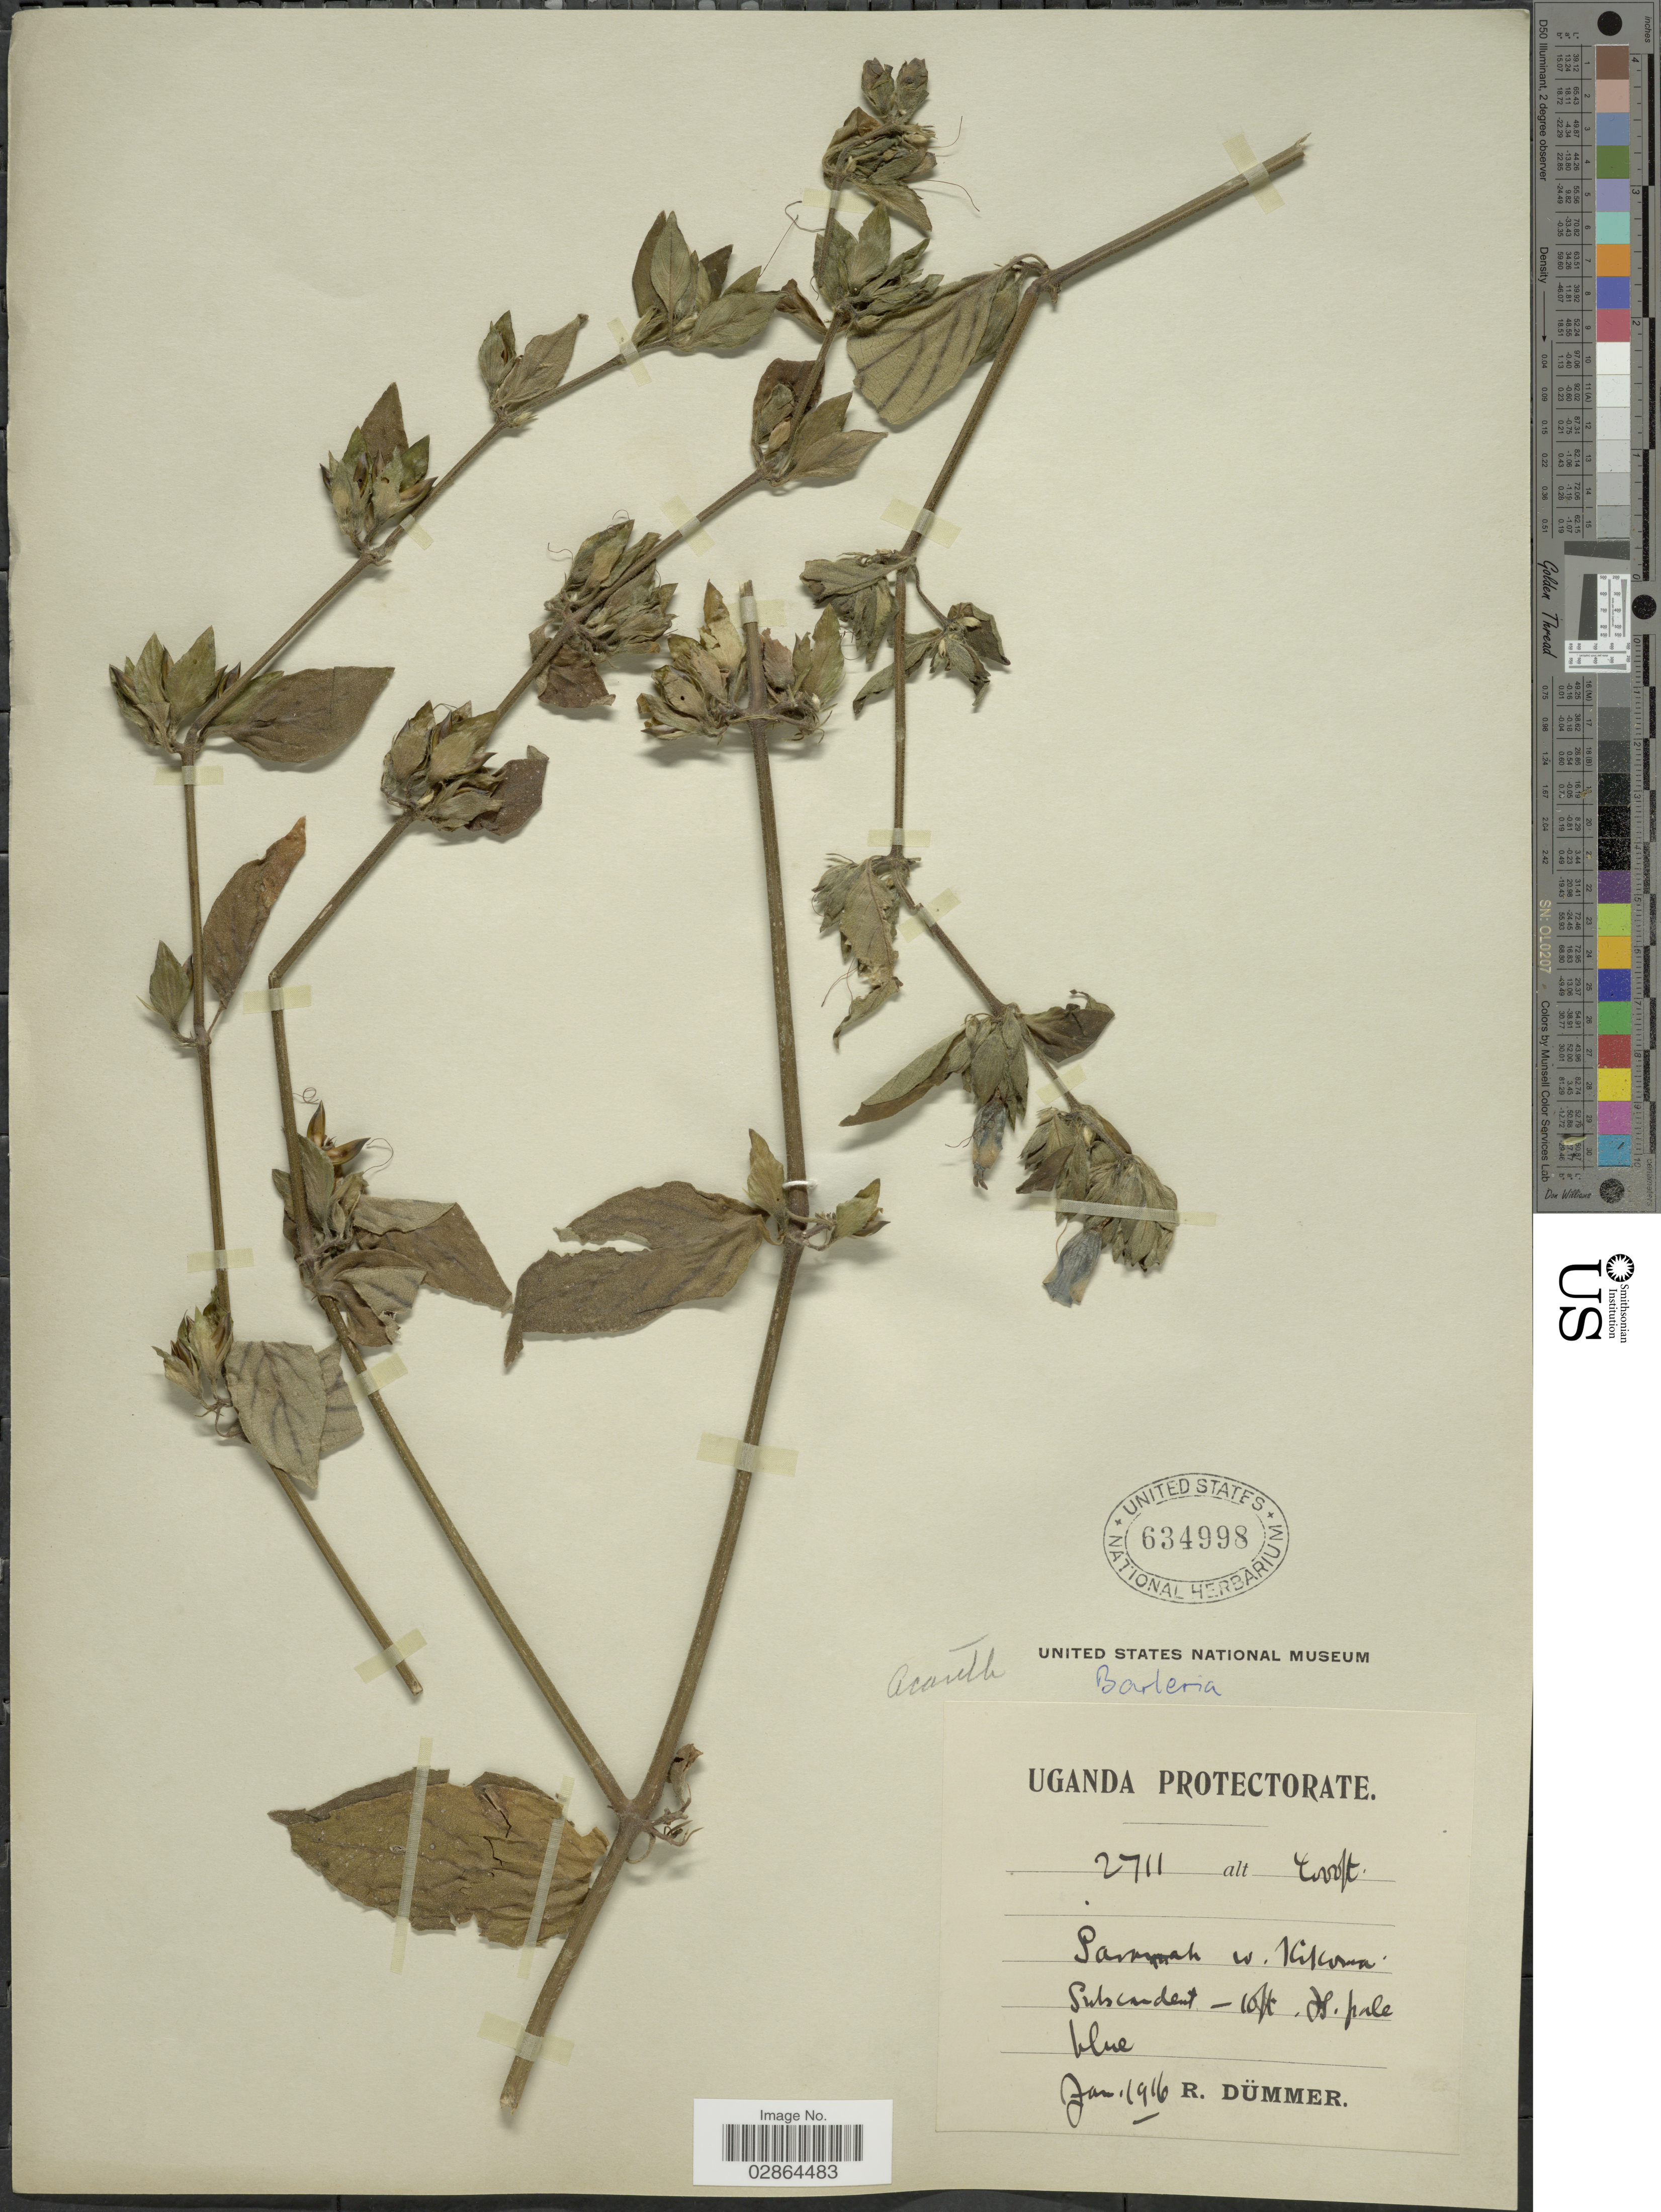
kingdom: Plantae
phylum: Tracheophyta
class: Magnoliopsida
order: Lamiales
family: Acanthaceae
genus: Barleria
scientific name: Barleria sp.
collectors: R. A. Dümmer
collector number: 2711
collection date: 1916-01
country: Uganda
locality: Savannah w. Kikoma.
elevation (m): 1219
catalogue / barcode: US 634998